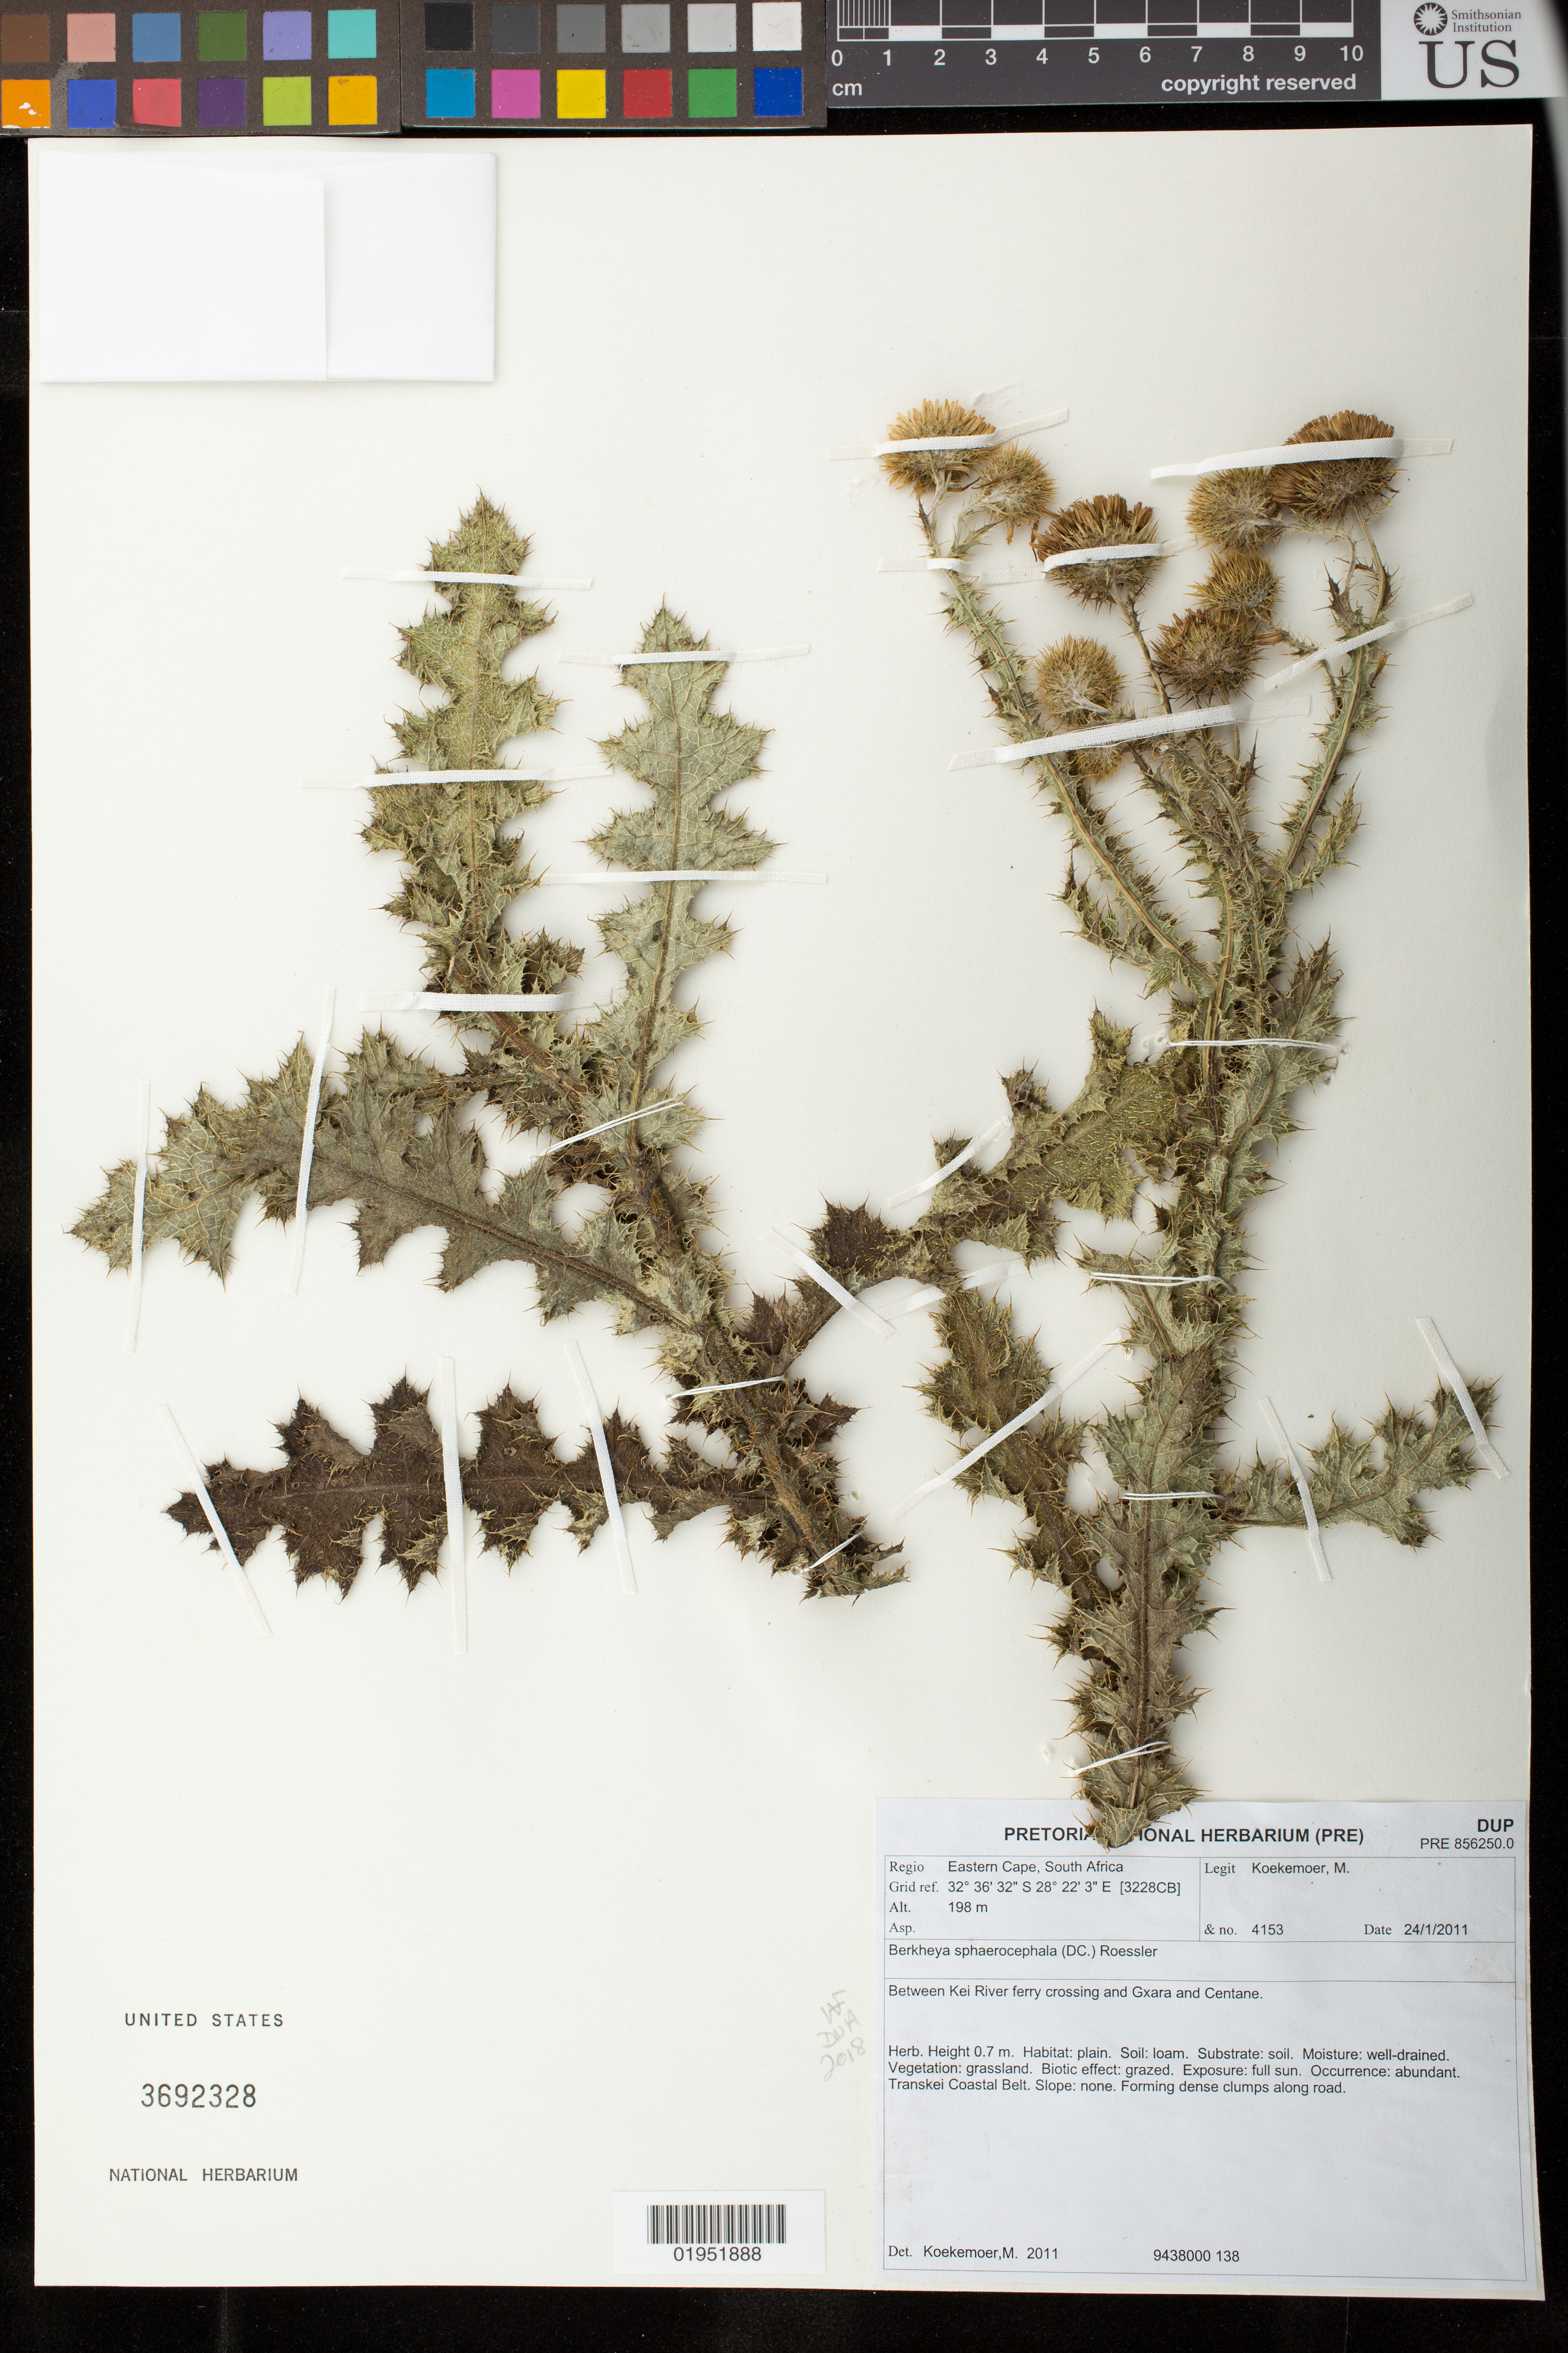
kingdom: Plantae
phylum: Tracheophyta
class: Magnoliopsida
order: Asterales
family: Asteraceae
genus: Berkheya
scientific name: Berkheya sphaerocephala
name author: (DC.) Roessler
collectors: M. Koekemoer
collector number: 4153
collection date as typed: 24 Jan 2011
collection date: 2011-01-24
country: South Africa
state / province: Eastern Cape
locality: Between Kei River ferry crossing and Gxara and Centane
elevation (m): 198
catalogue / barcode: US 3692328